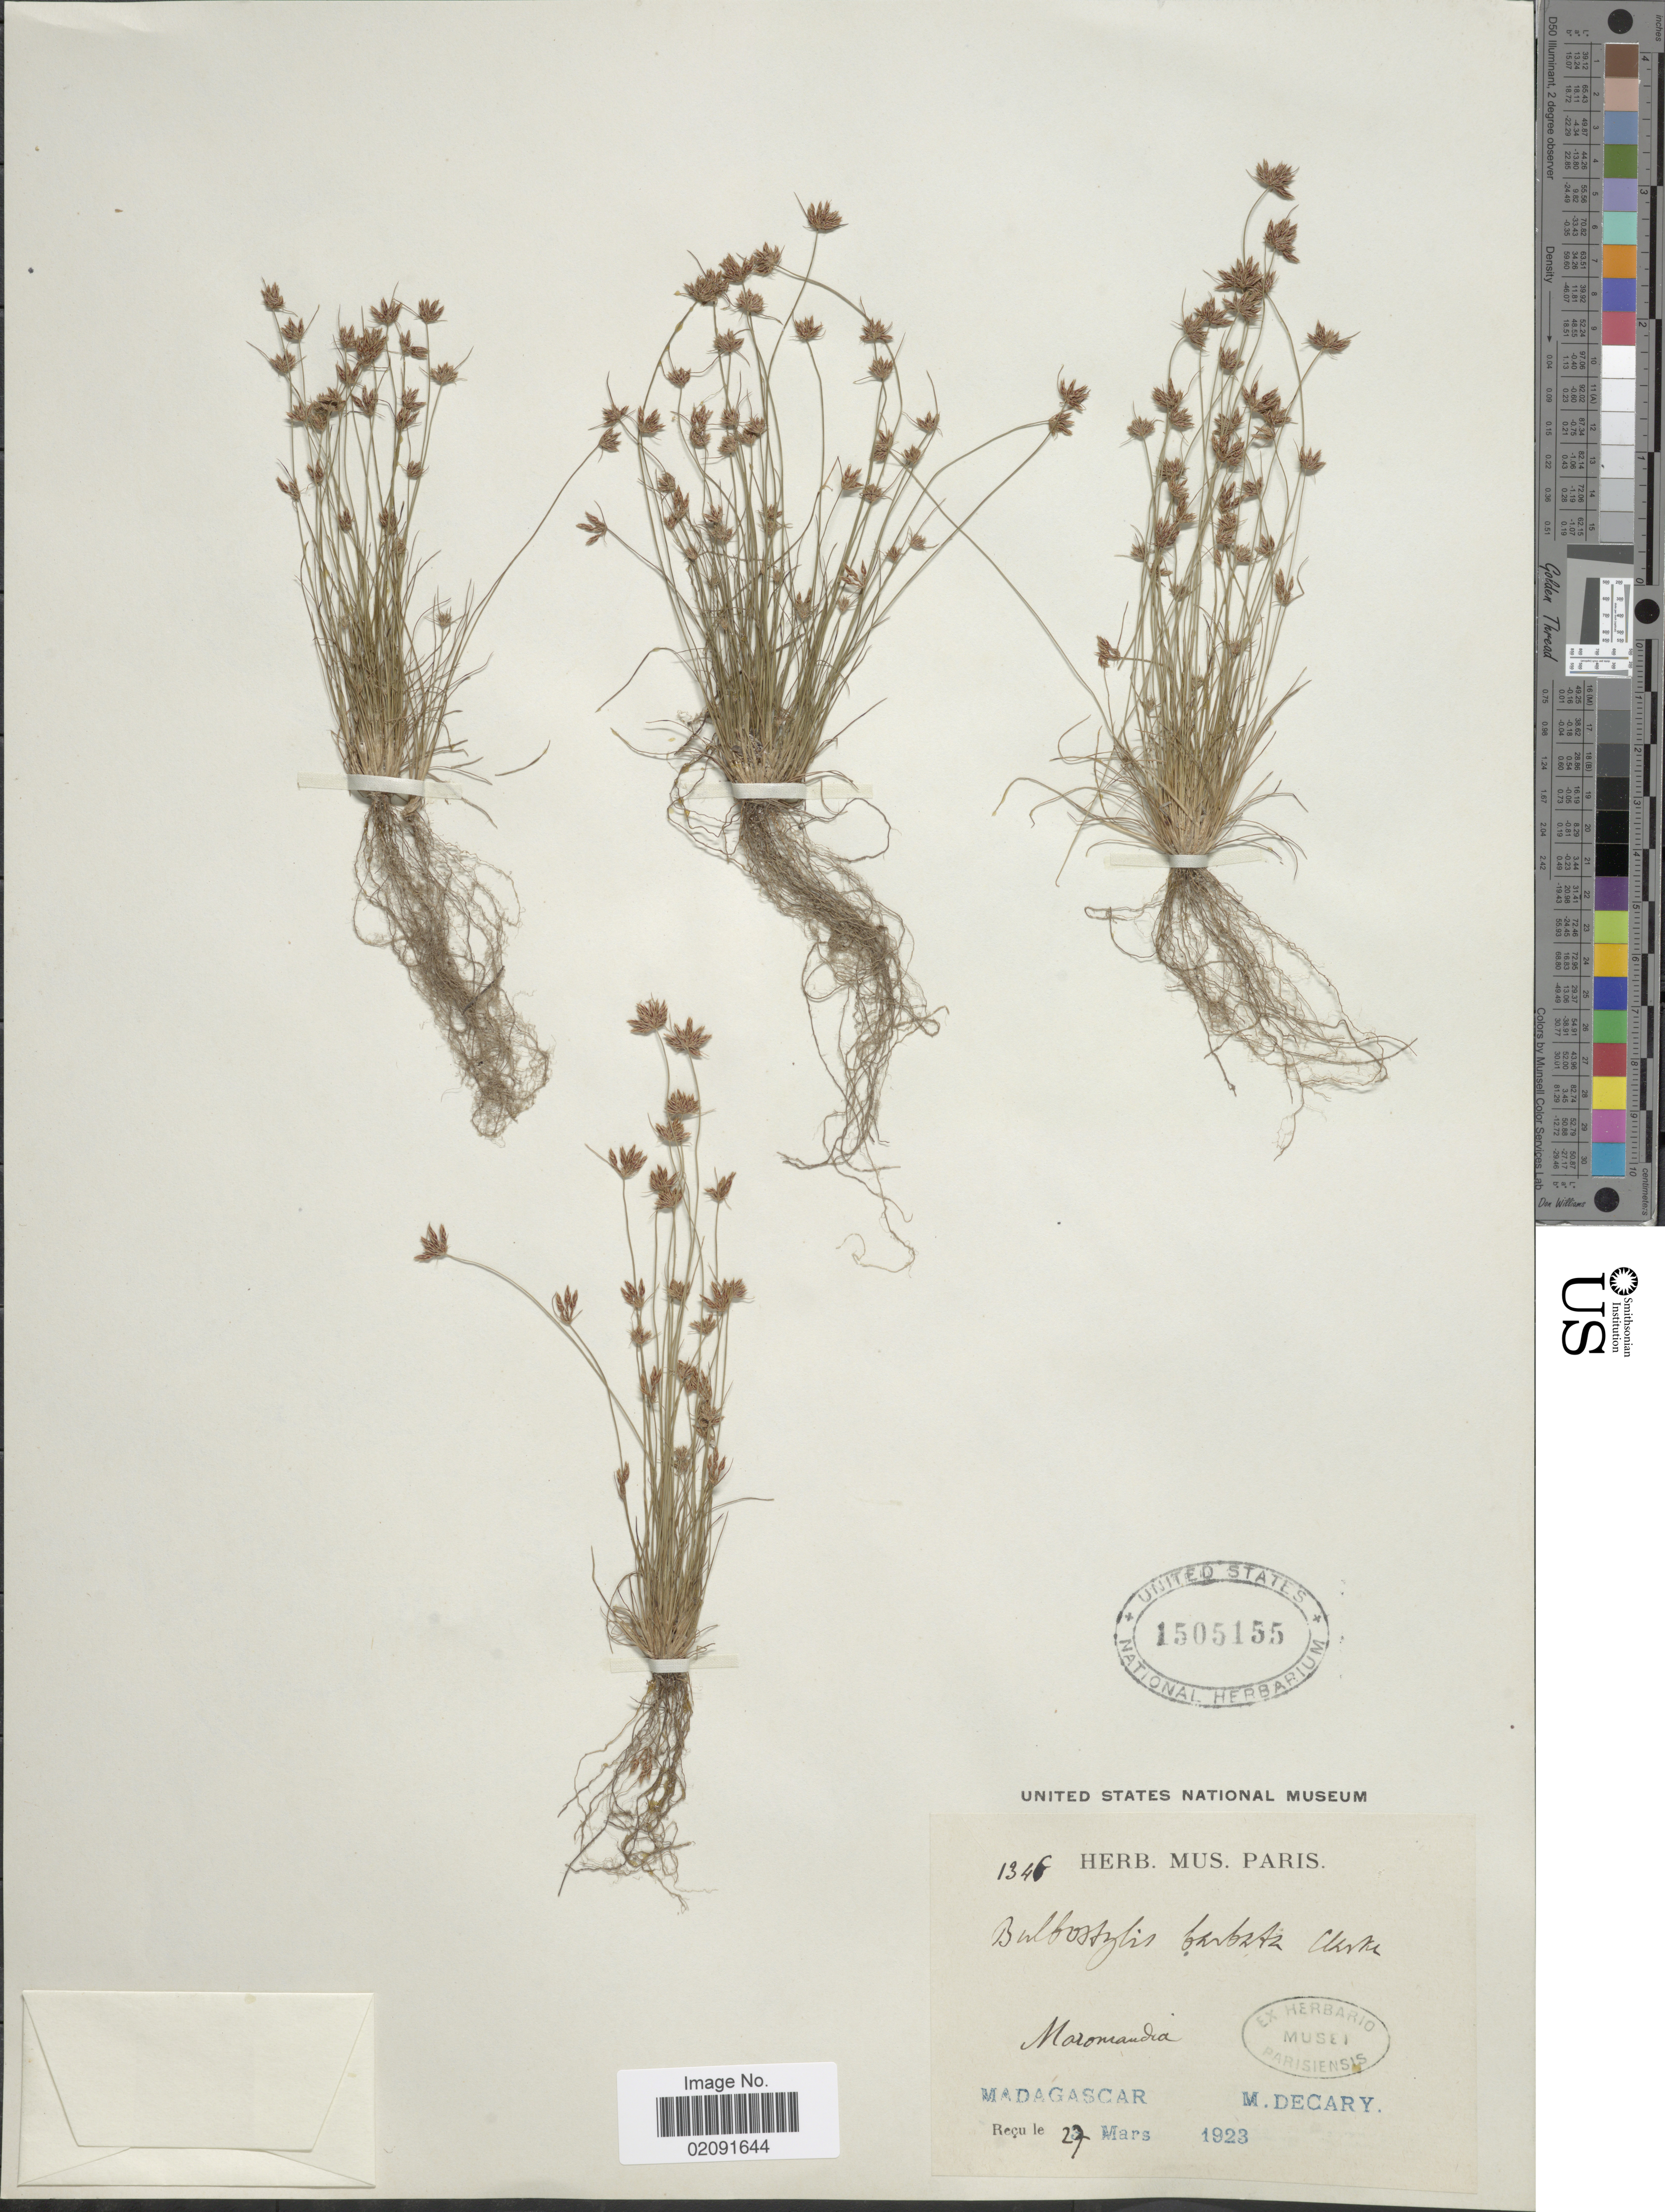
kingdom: Plantae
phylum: Tracheophyta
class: Liliopsida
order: Poales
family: Cyperaceae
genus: Bulbostylis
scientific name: Bulbostylis barbata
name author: (Rottb.) C.B. Clarke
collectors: R. Decary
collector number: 1346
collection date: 1923-03-27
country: Madagascar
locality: Maromandia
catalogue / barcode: US 1505155